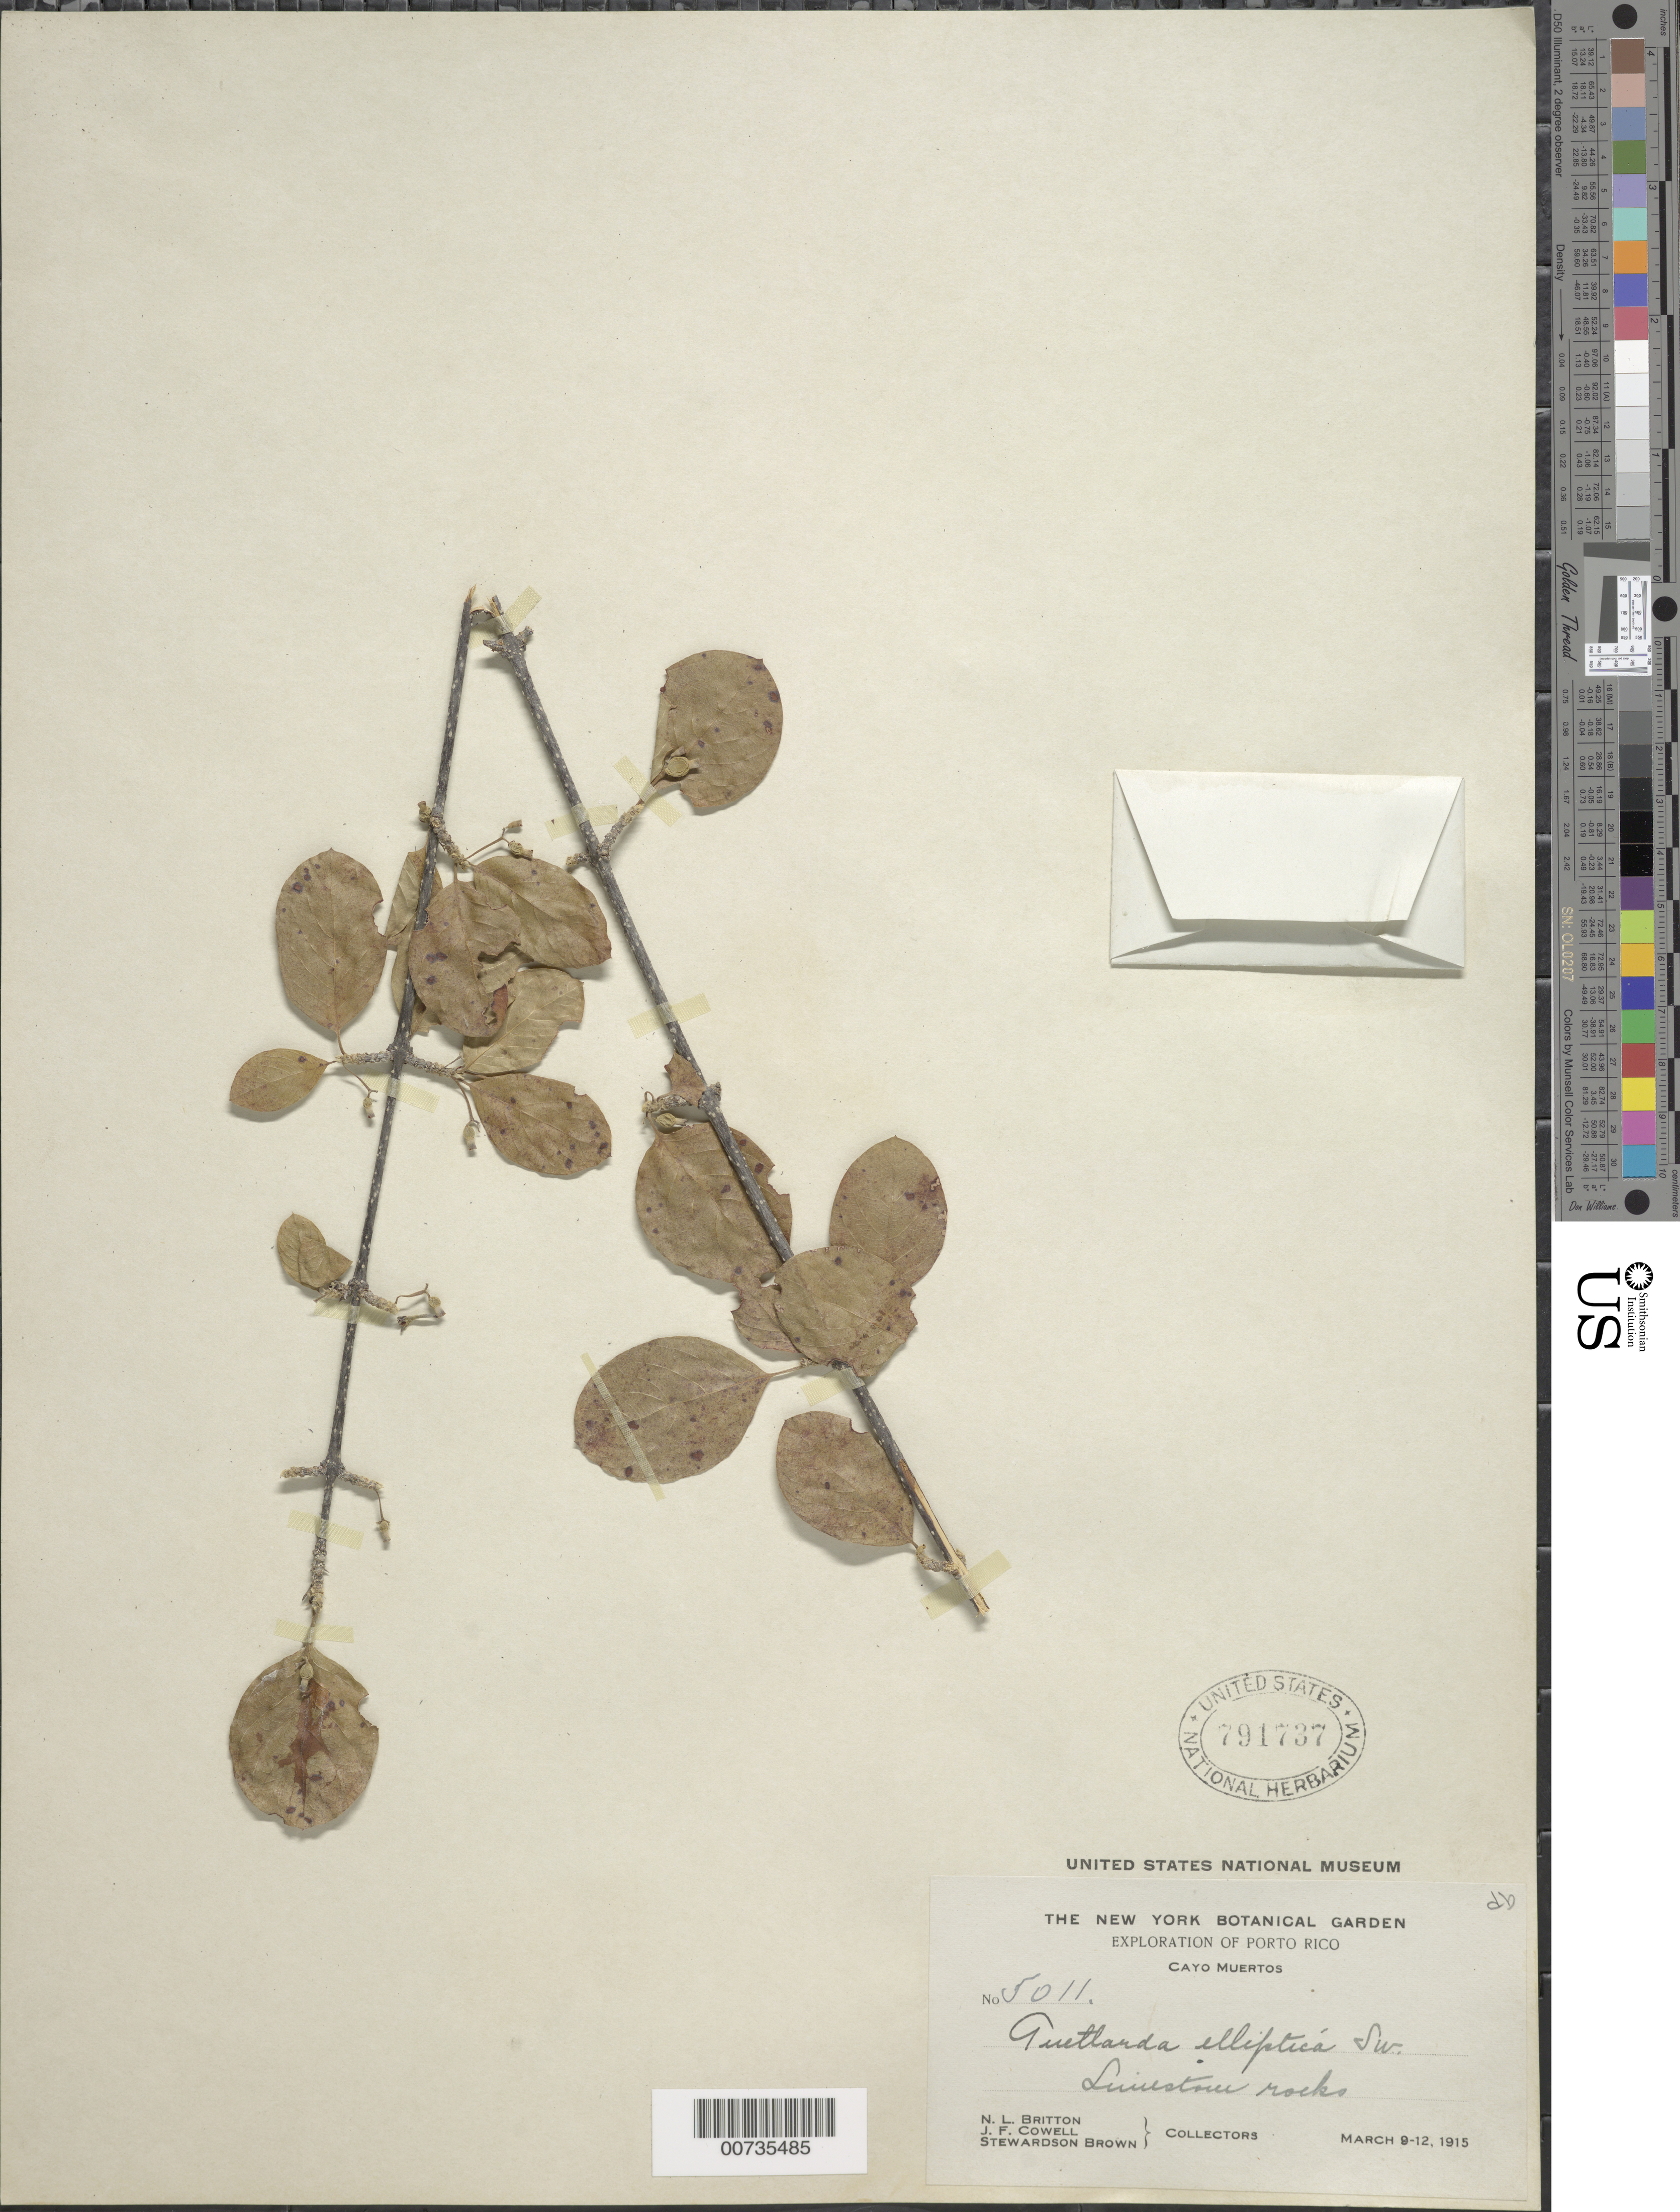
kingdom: Plantae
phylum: Tracheophyta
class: Magnoliopsida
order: Gentianales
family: Rubiaceae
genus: Guettarda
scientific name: Guettarda elliptica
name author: Sw.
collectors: N. Britton, J. F. Cowell & S. Brown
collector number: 5011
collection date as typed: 09 Mar 1915 to 12 Mar 1915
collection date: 1915-03-09/1915-03-12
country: Puerto Rico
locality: Cayo Muertos.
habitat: Limestone rock.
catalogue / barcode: US 791737